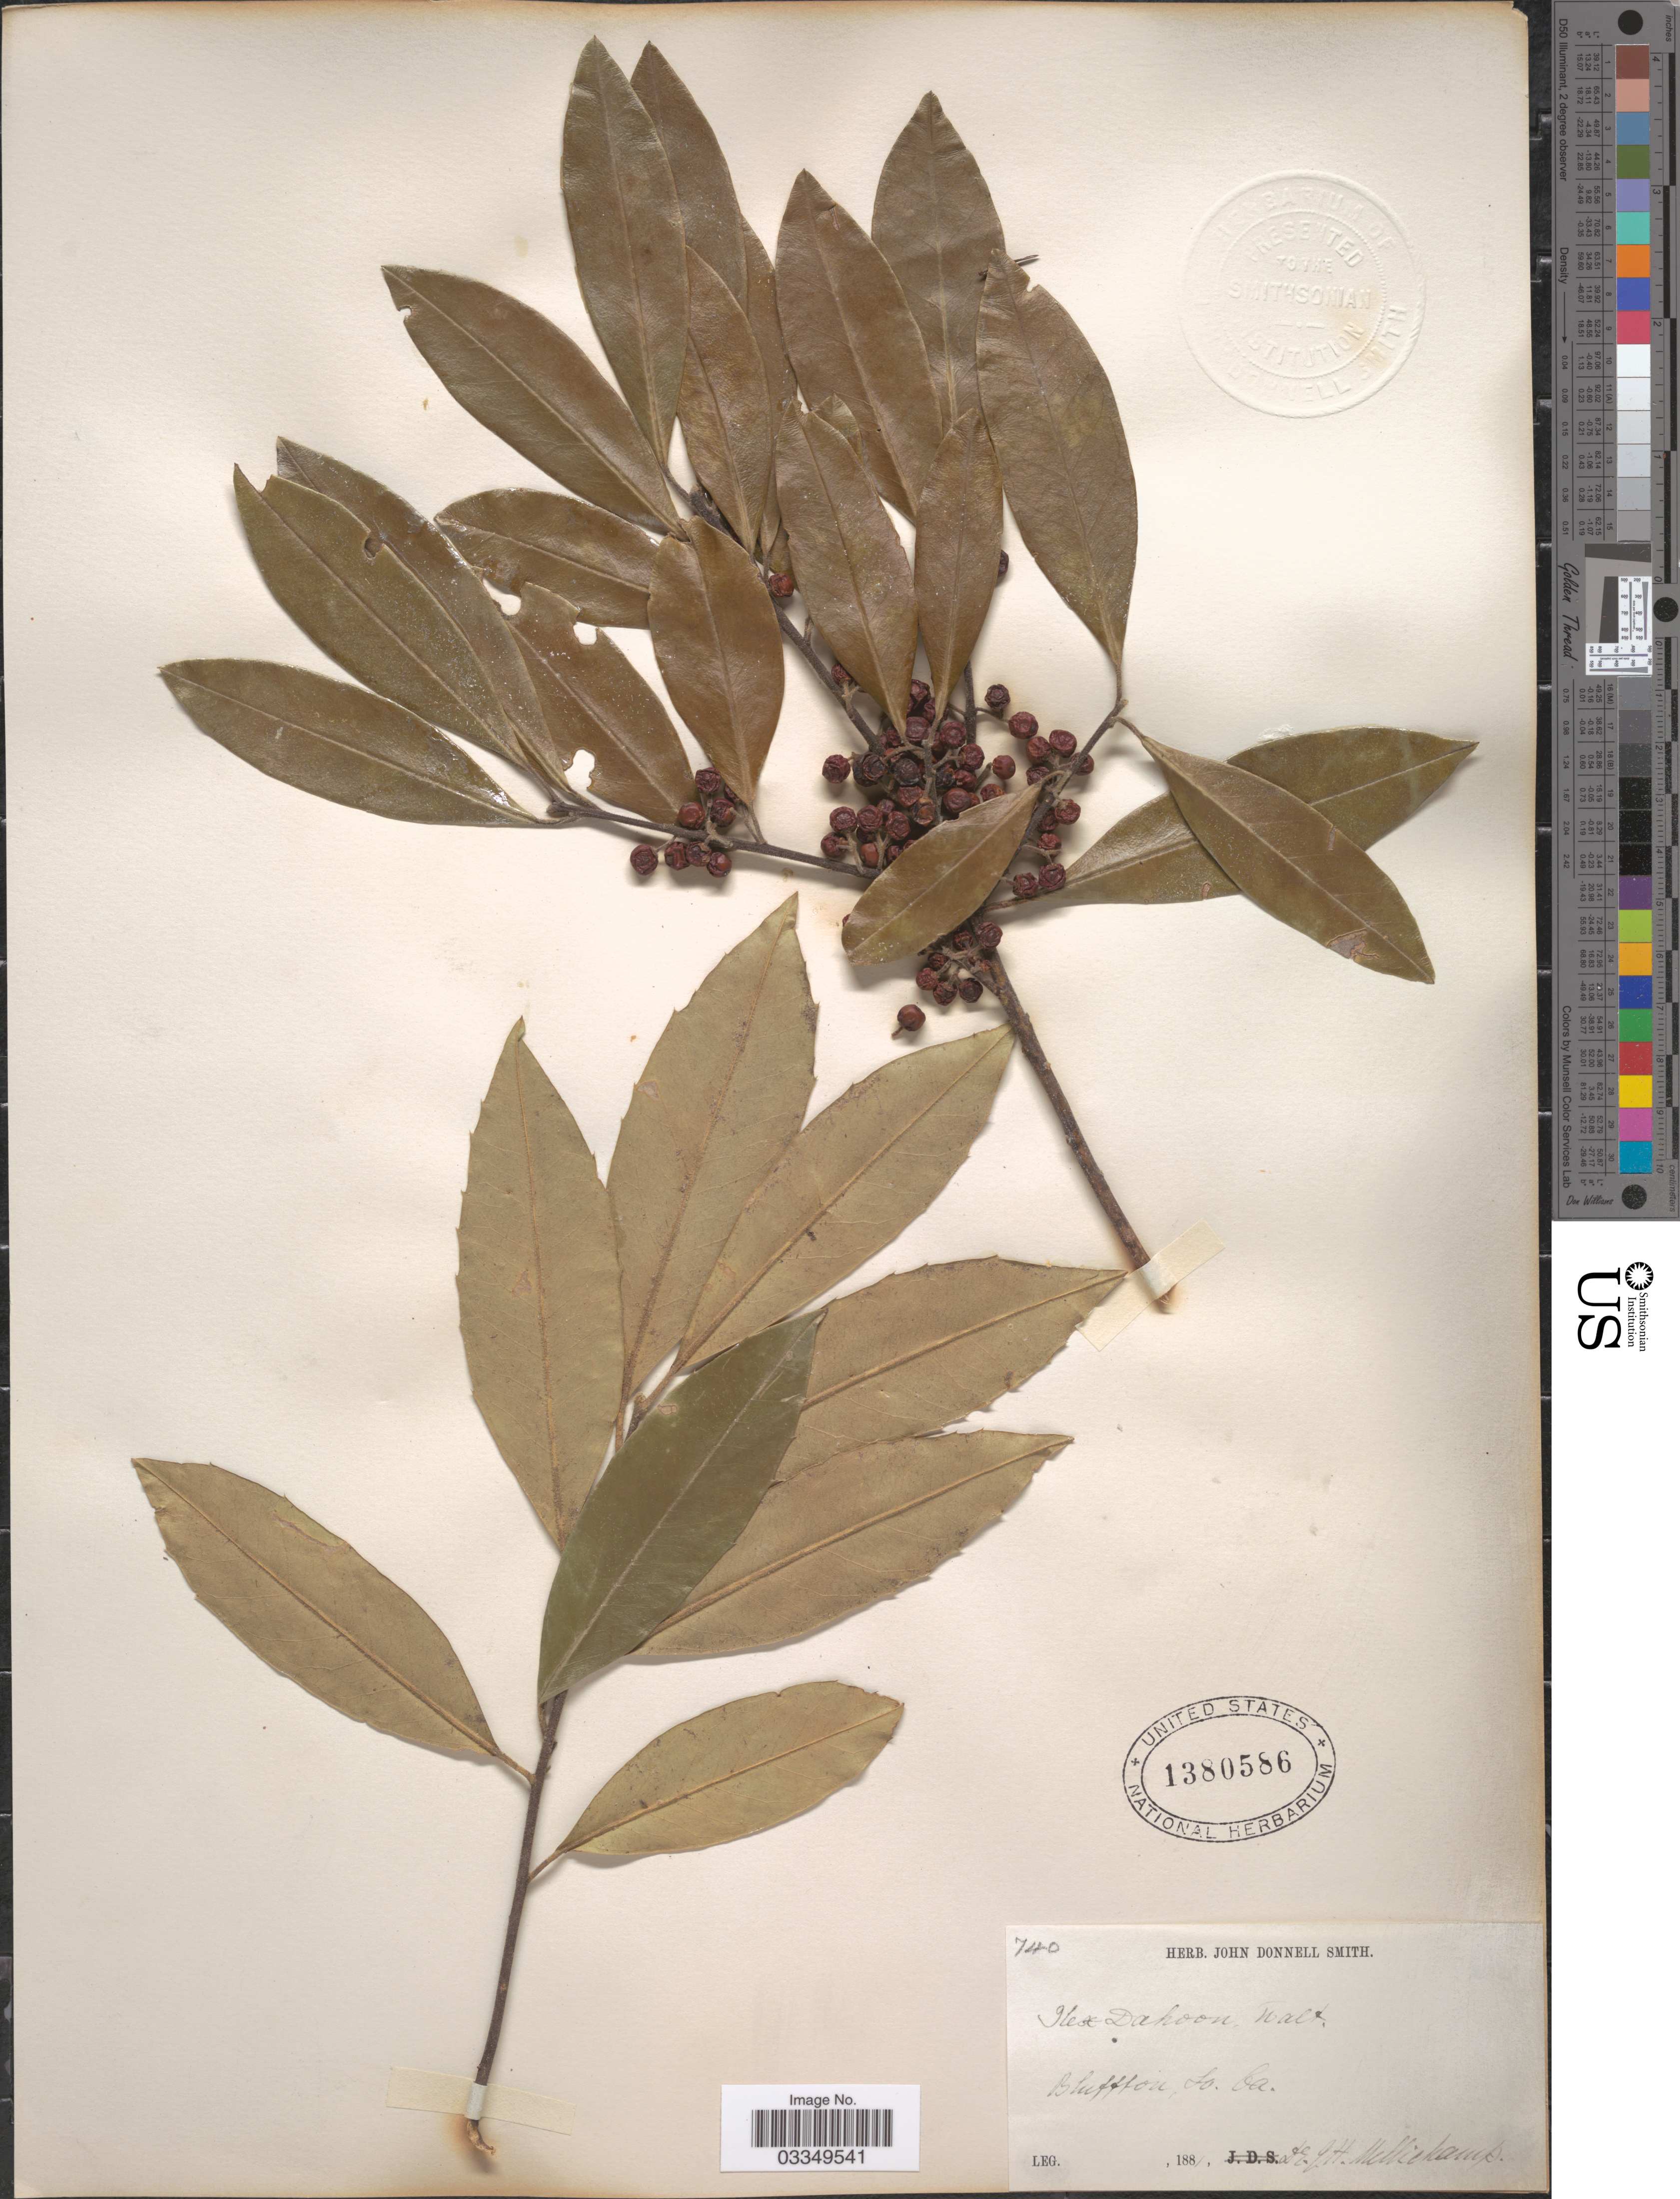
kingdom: Plantae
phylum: Tracheophyta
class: Magnoliopsida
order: Aquifoliales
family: Aquifoliaceae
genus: Ilex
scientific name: Ilex cassine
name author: L.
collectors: J. H. Mellichamp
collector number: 740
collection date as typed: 188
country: United States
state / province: South Carolina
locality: Bluffton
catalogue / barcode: US 1380586